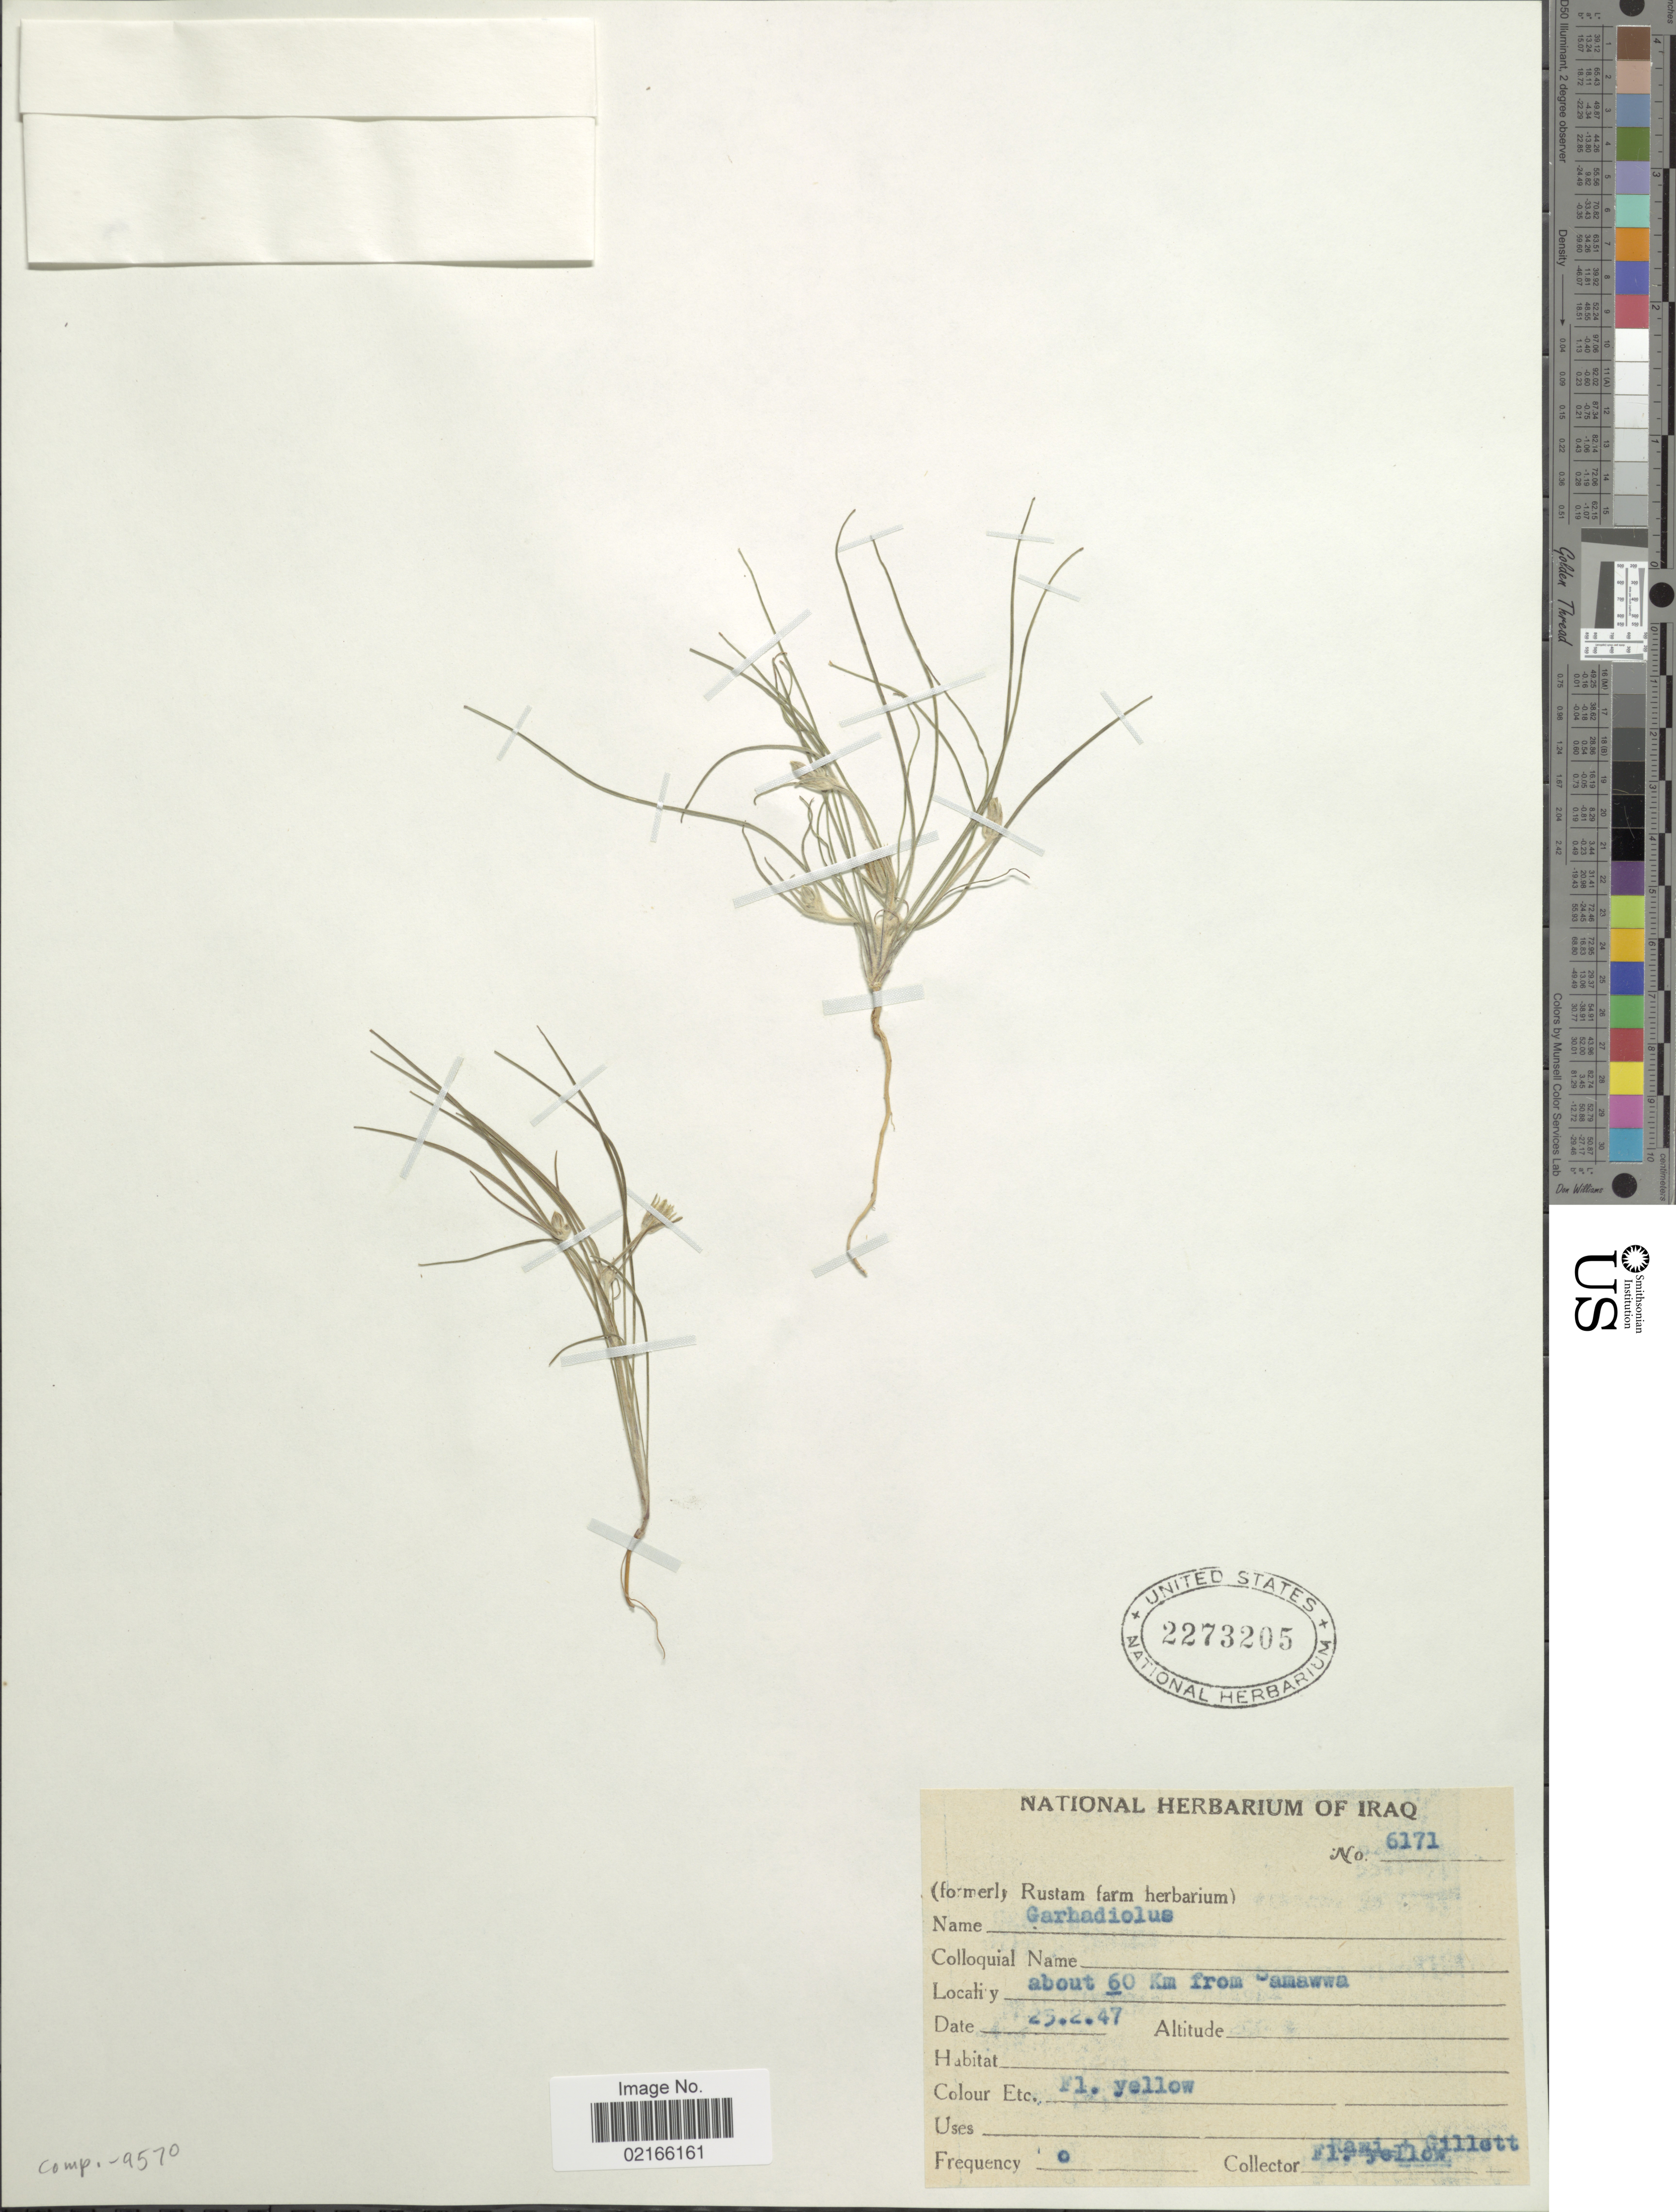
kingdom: Plantae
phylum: Tracheophyta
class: Magnoliopsida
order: Asterales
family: Asteraceae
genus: Garhadiolus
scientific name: Garhadiolus sp.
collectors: -. Rawi & Gillett, --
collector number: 6171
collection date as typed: Transcribed d/m/y: 25/2/47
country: Iraq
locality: About 60 km from Samawah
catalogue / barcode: US 2273205